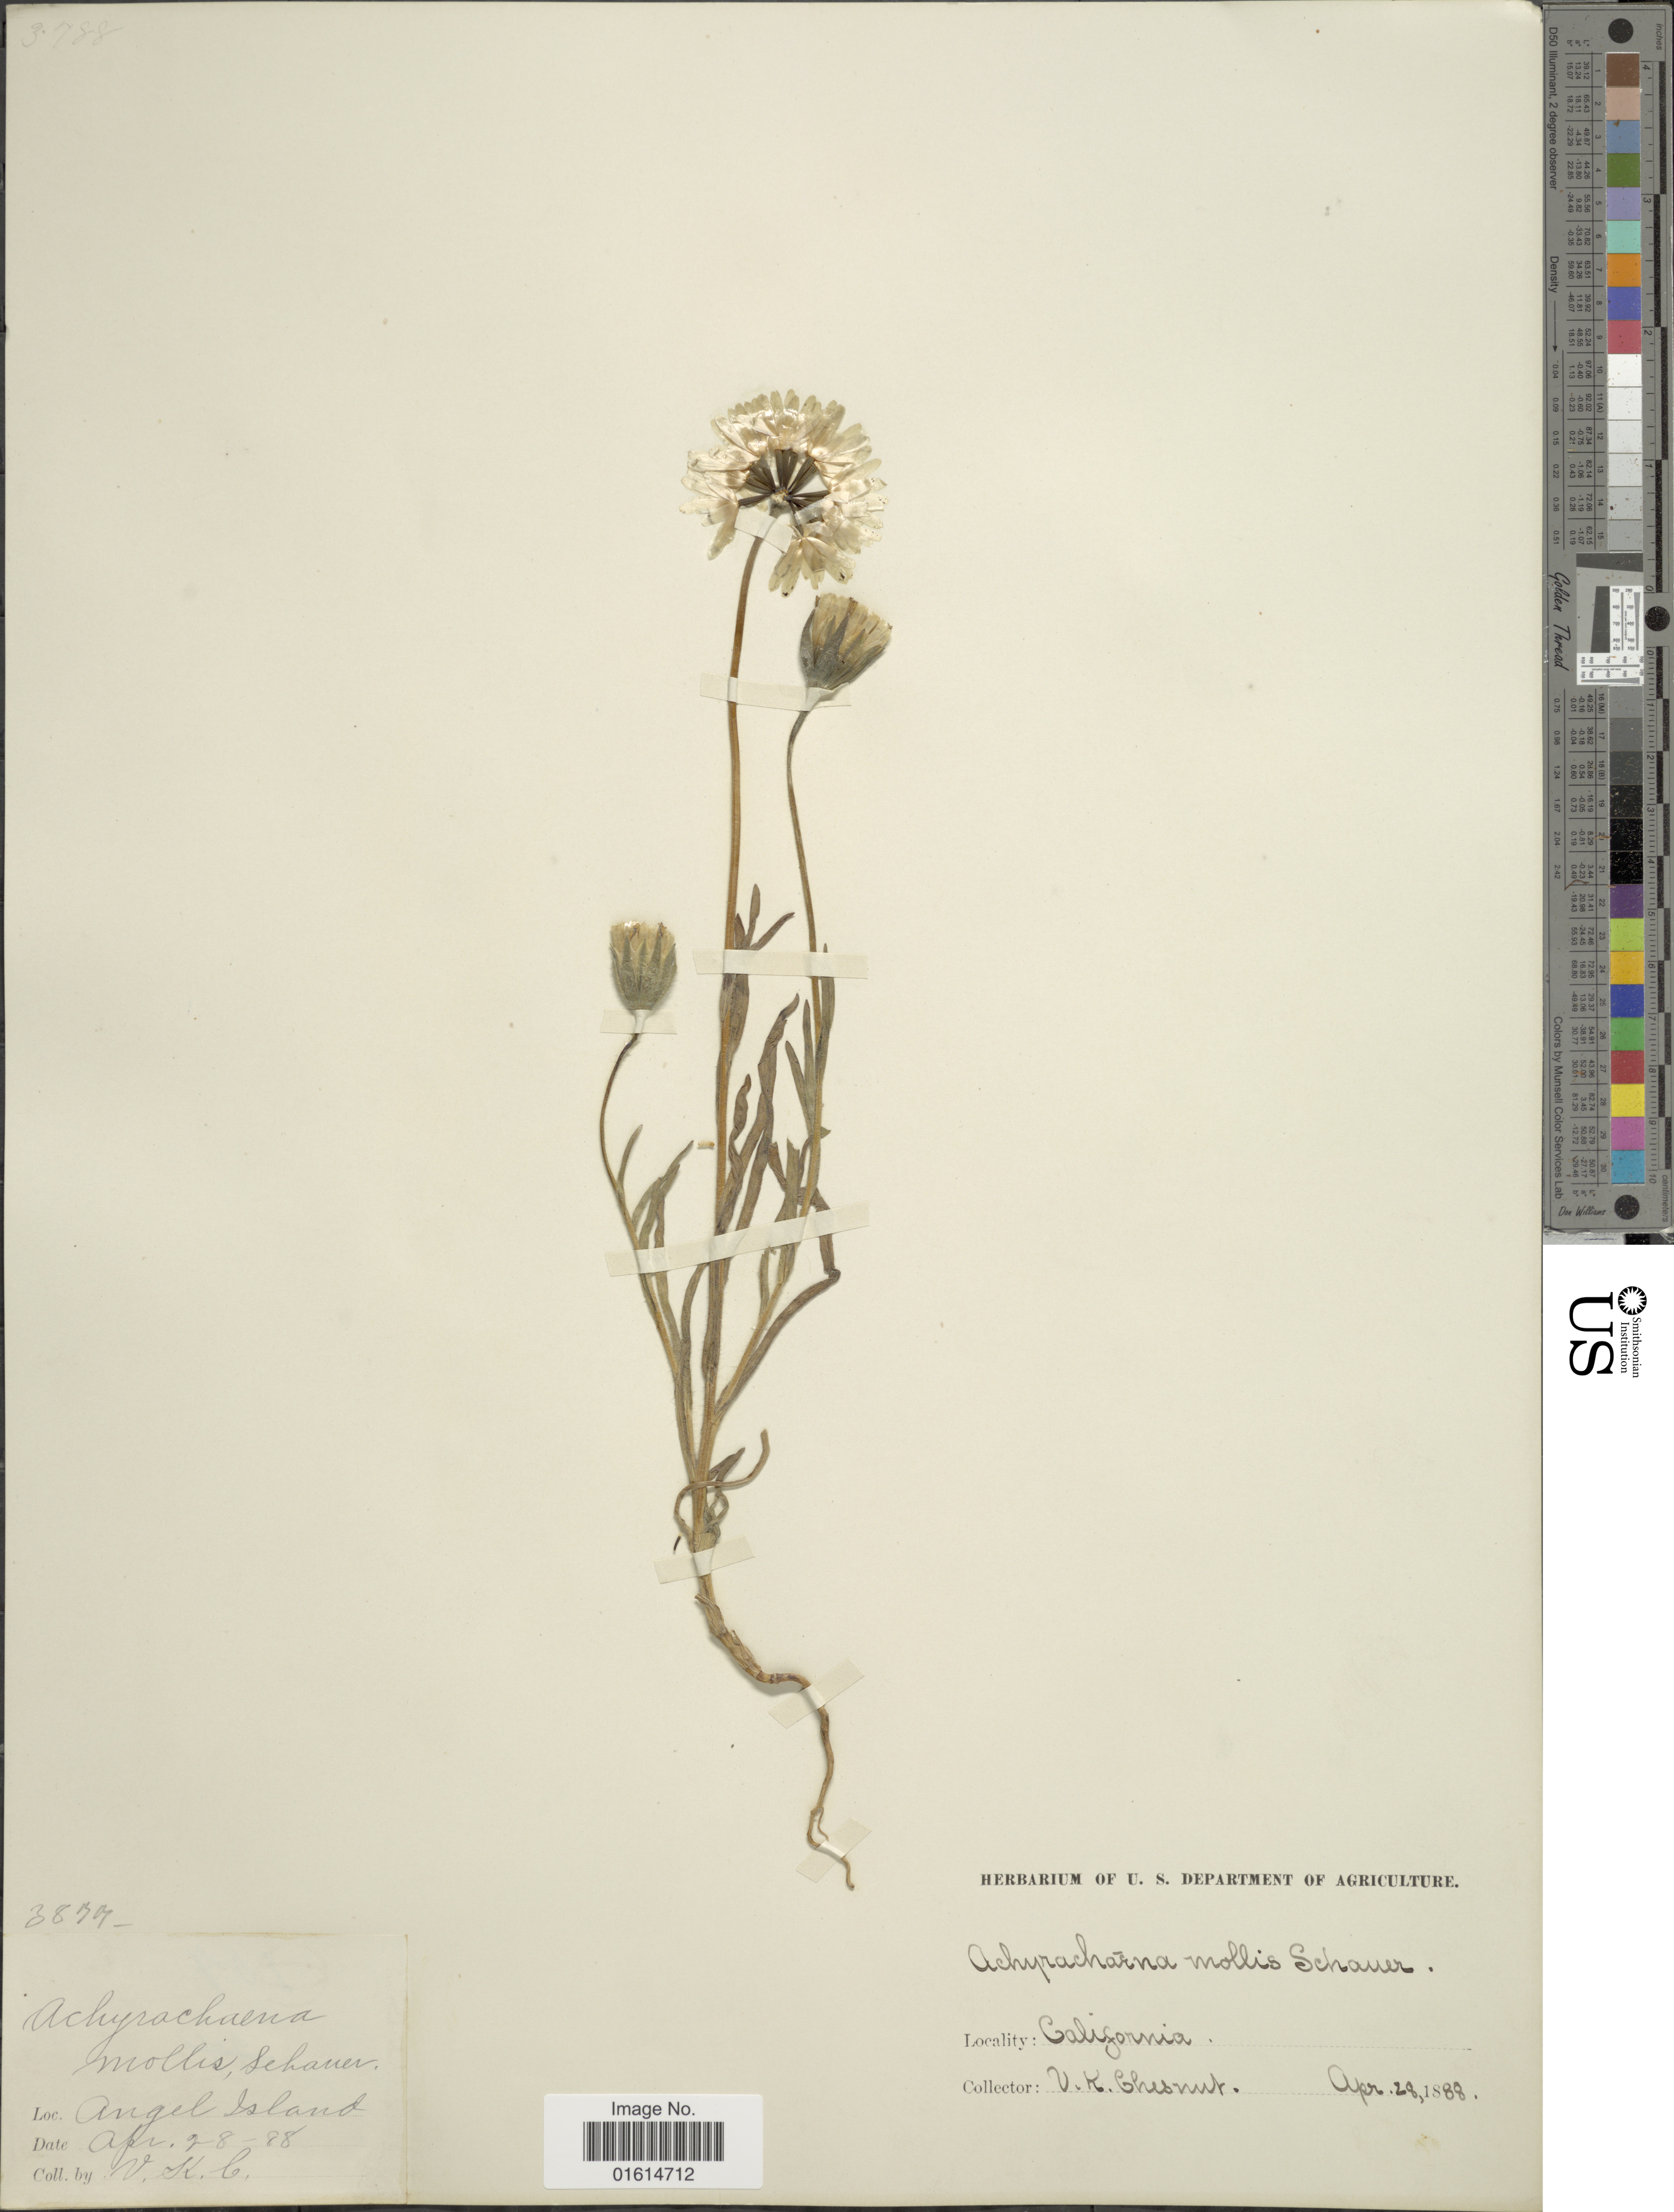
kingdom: Plantae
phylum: Tracheophyta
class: Magnoliopsida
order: Asterales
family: Asteraceae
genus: Achyrachaena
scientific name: Achyrachaena mollis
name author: Schauer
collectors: V. Chesnut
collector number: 3879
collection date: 1888-04-28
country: United States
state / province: California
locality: Angel Island